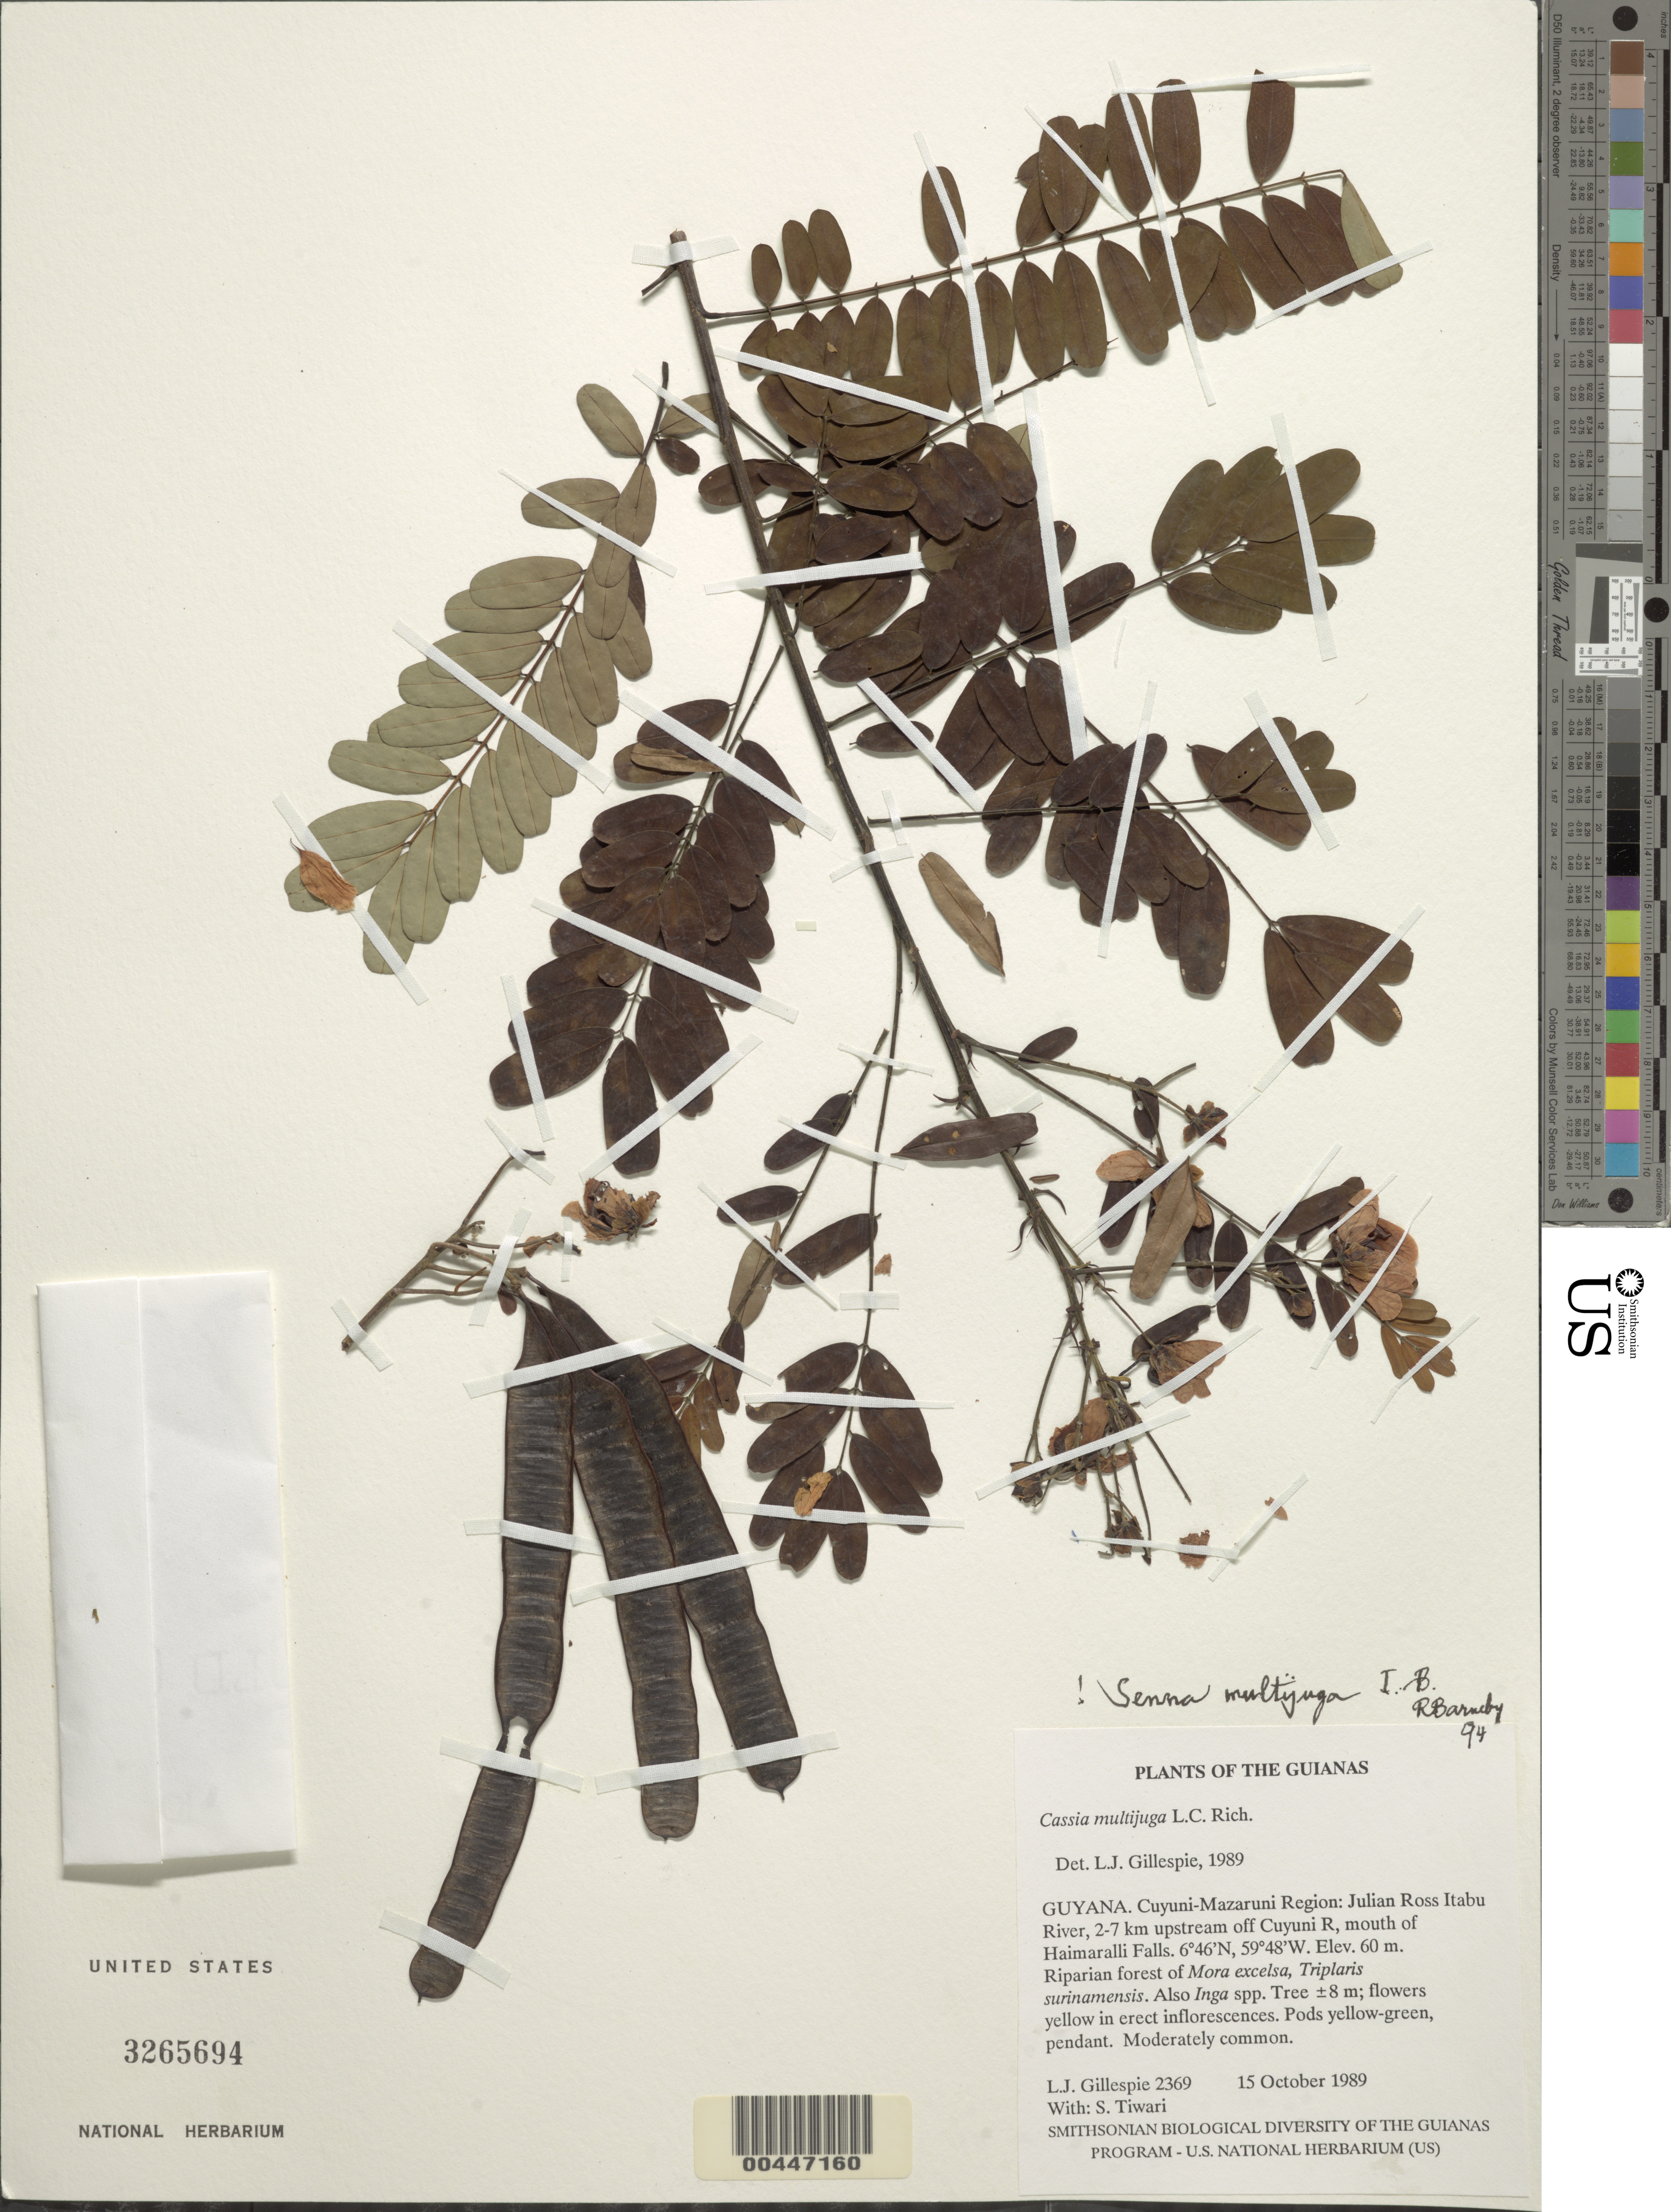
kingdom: Plantae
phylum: Tracheophyta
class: Magnoliopsida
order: Fabales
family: Fabaceae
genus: Senna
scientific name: Senna multijuga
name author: (Rich.) H.S. Irwin & Barneby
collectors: L. J. Gillespie & S. Tiwari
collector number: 2369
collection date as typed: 15 Oct 1989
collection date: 1989-10-15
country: Guyana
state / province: Cuyuni-mazaruni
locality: Julian ross itabu river, off of cuyuni river, mouth of haimaralli falls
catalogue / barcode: US 3265694